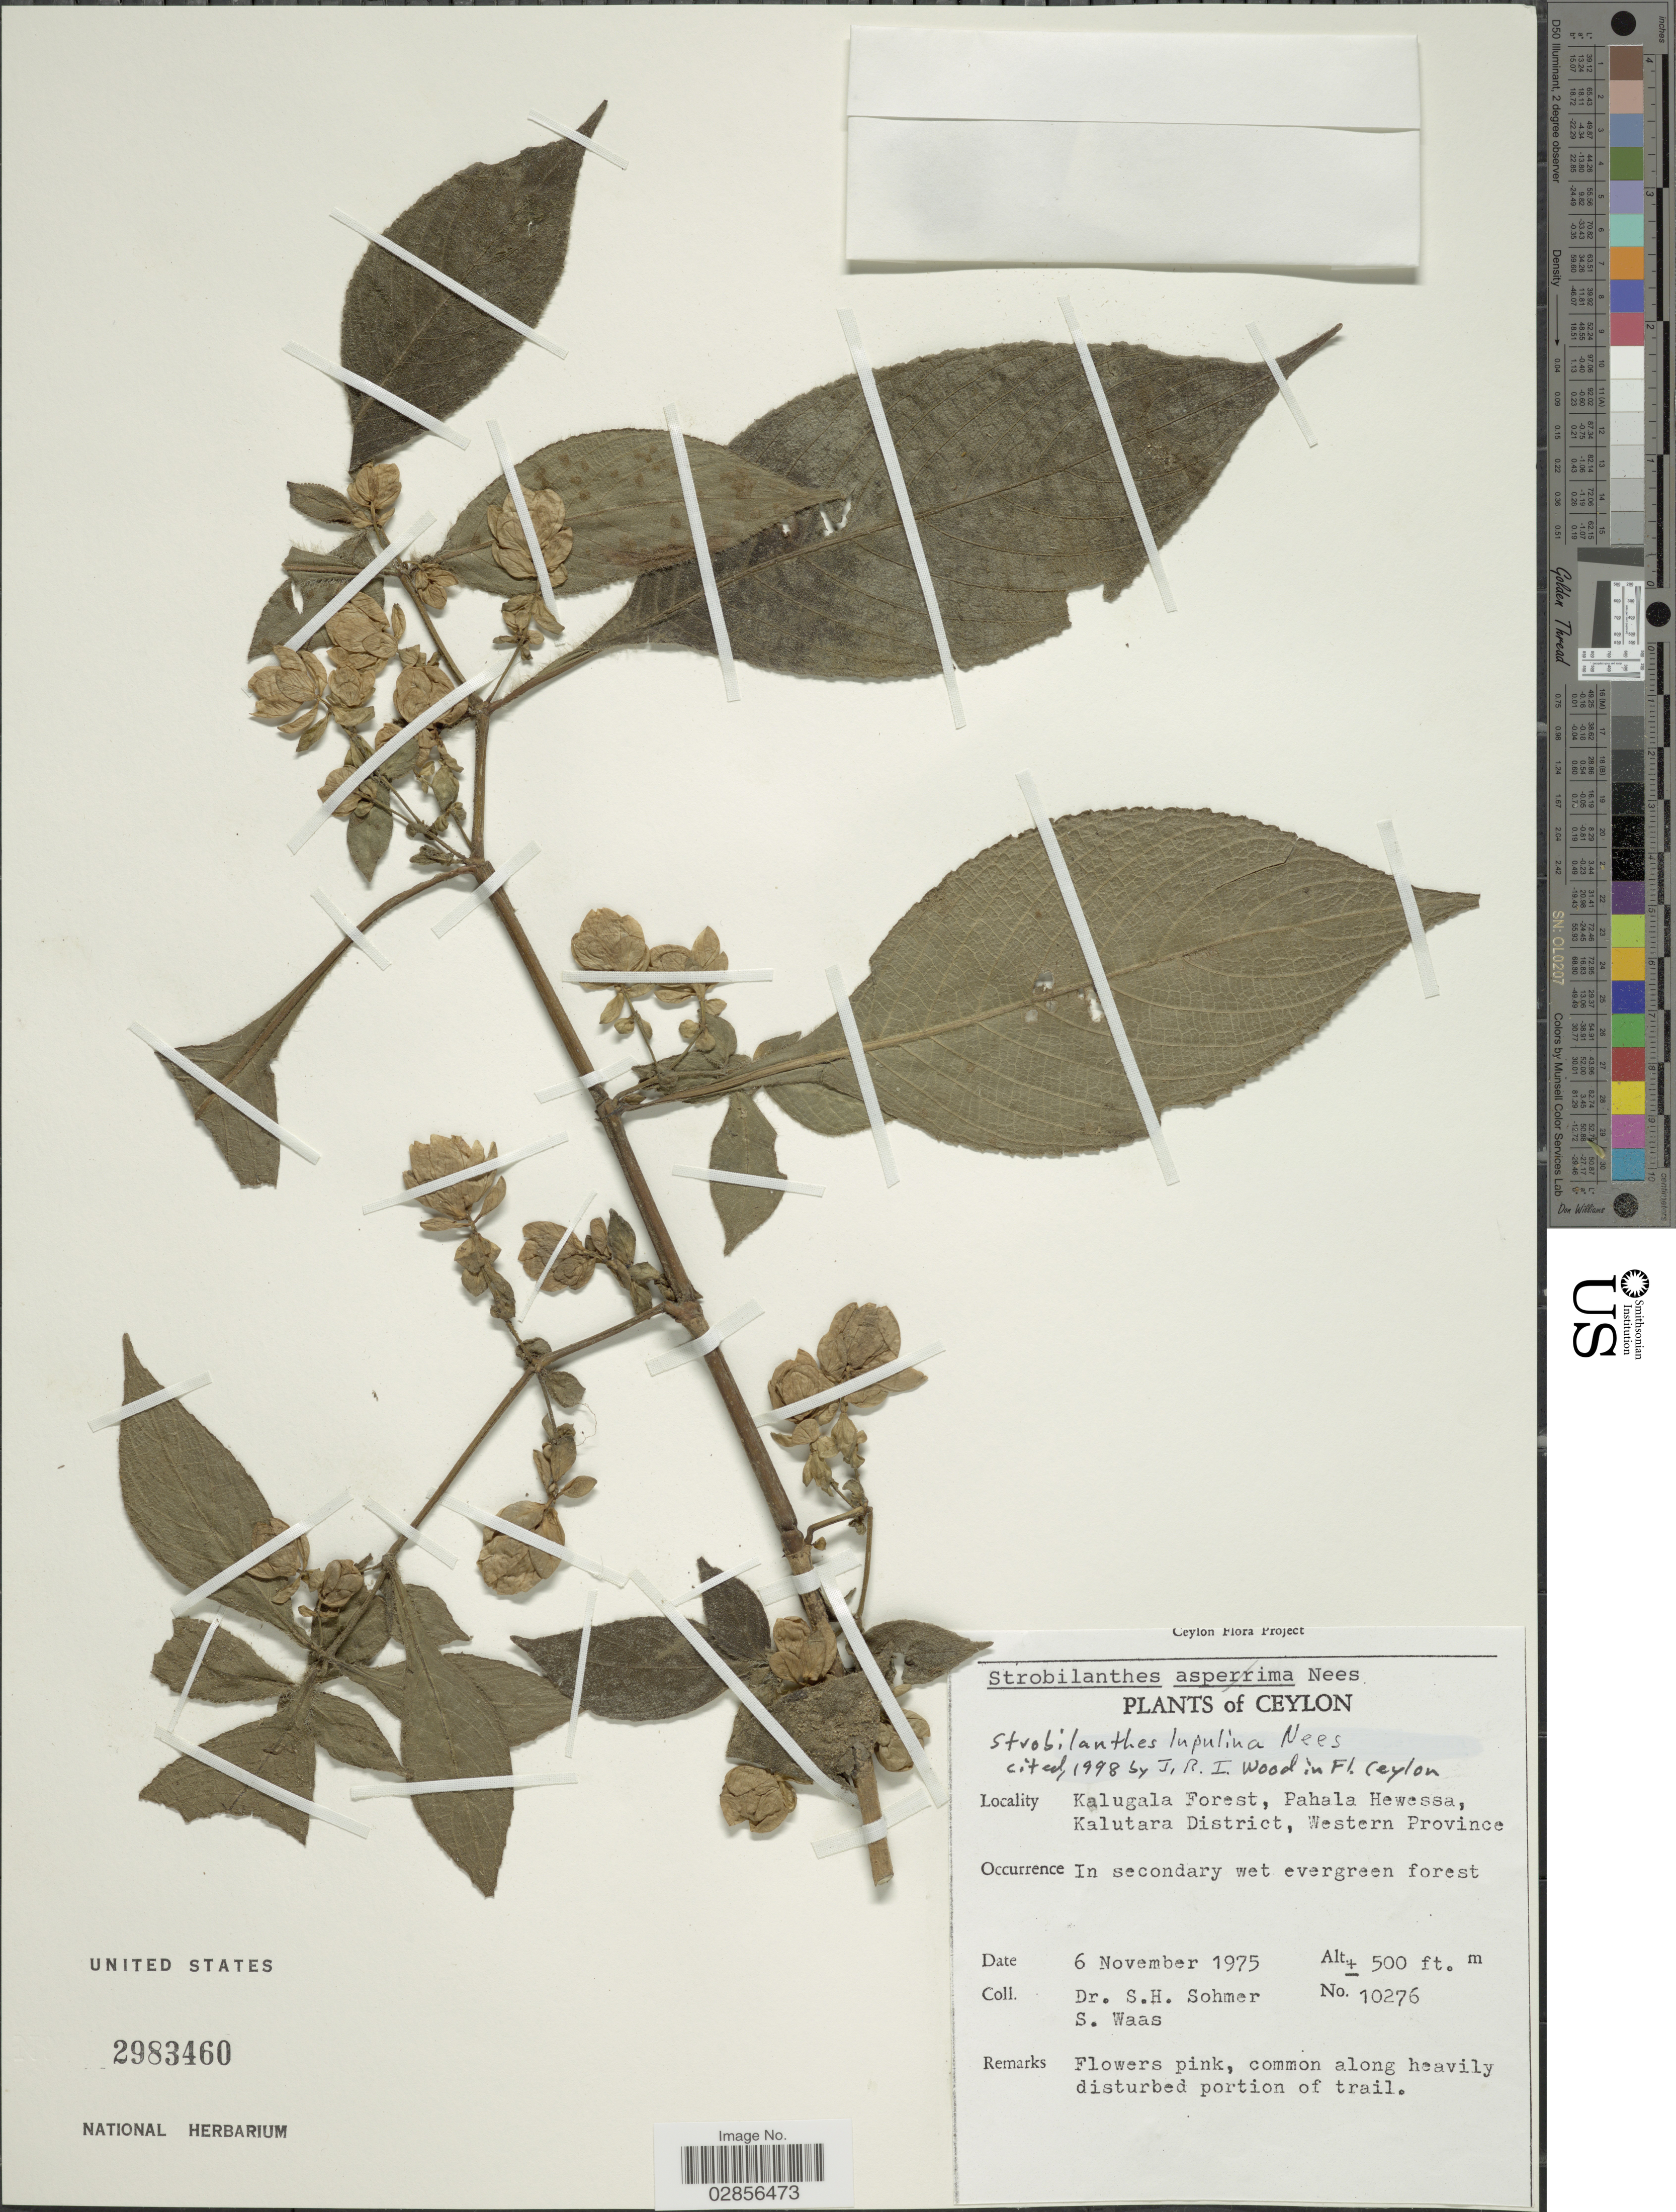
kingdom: Plantae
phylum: Tracheophyta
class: Magnoliopsida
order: Lamiales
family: Acanthaceae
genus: Strobilanthes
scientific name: Strobilanthes lupulina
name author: Nees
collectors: S. H. Sohmer & S. Waas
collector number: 10276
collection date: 1975-11-06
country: Sri Lanka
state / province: Western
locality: Ceylon. Kalugala Forest, Pahala Hewessa, Kalutara District.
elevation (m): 152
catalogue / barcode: US 2983460